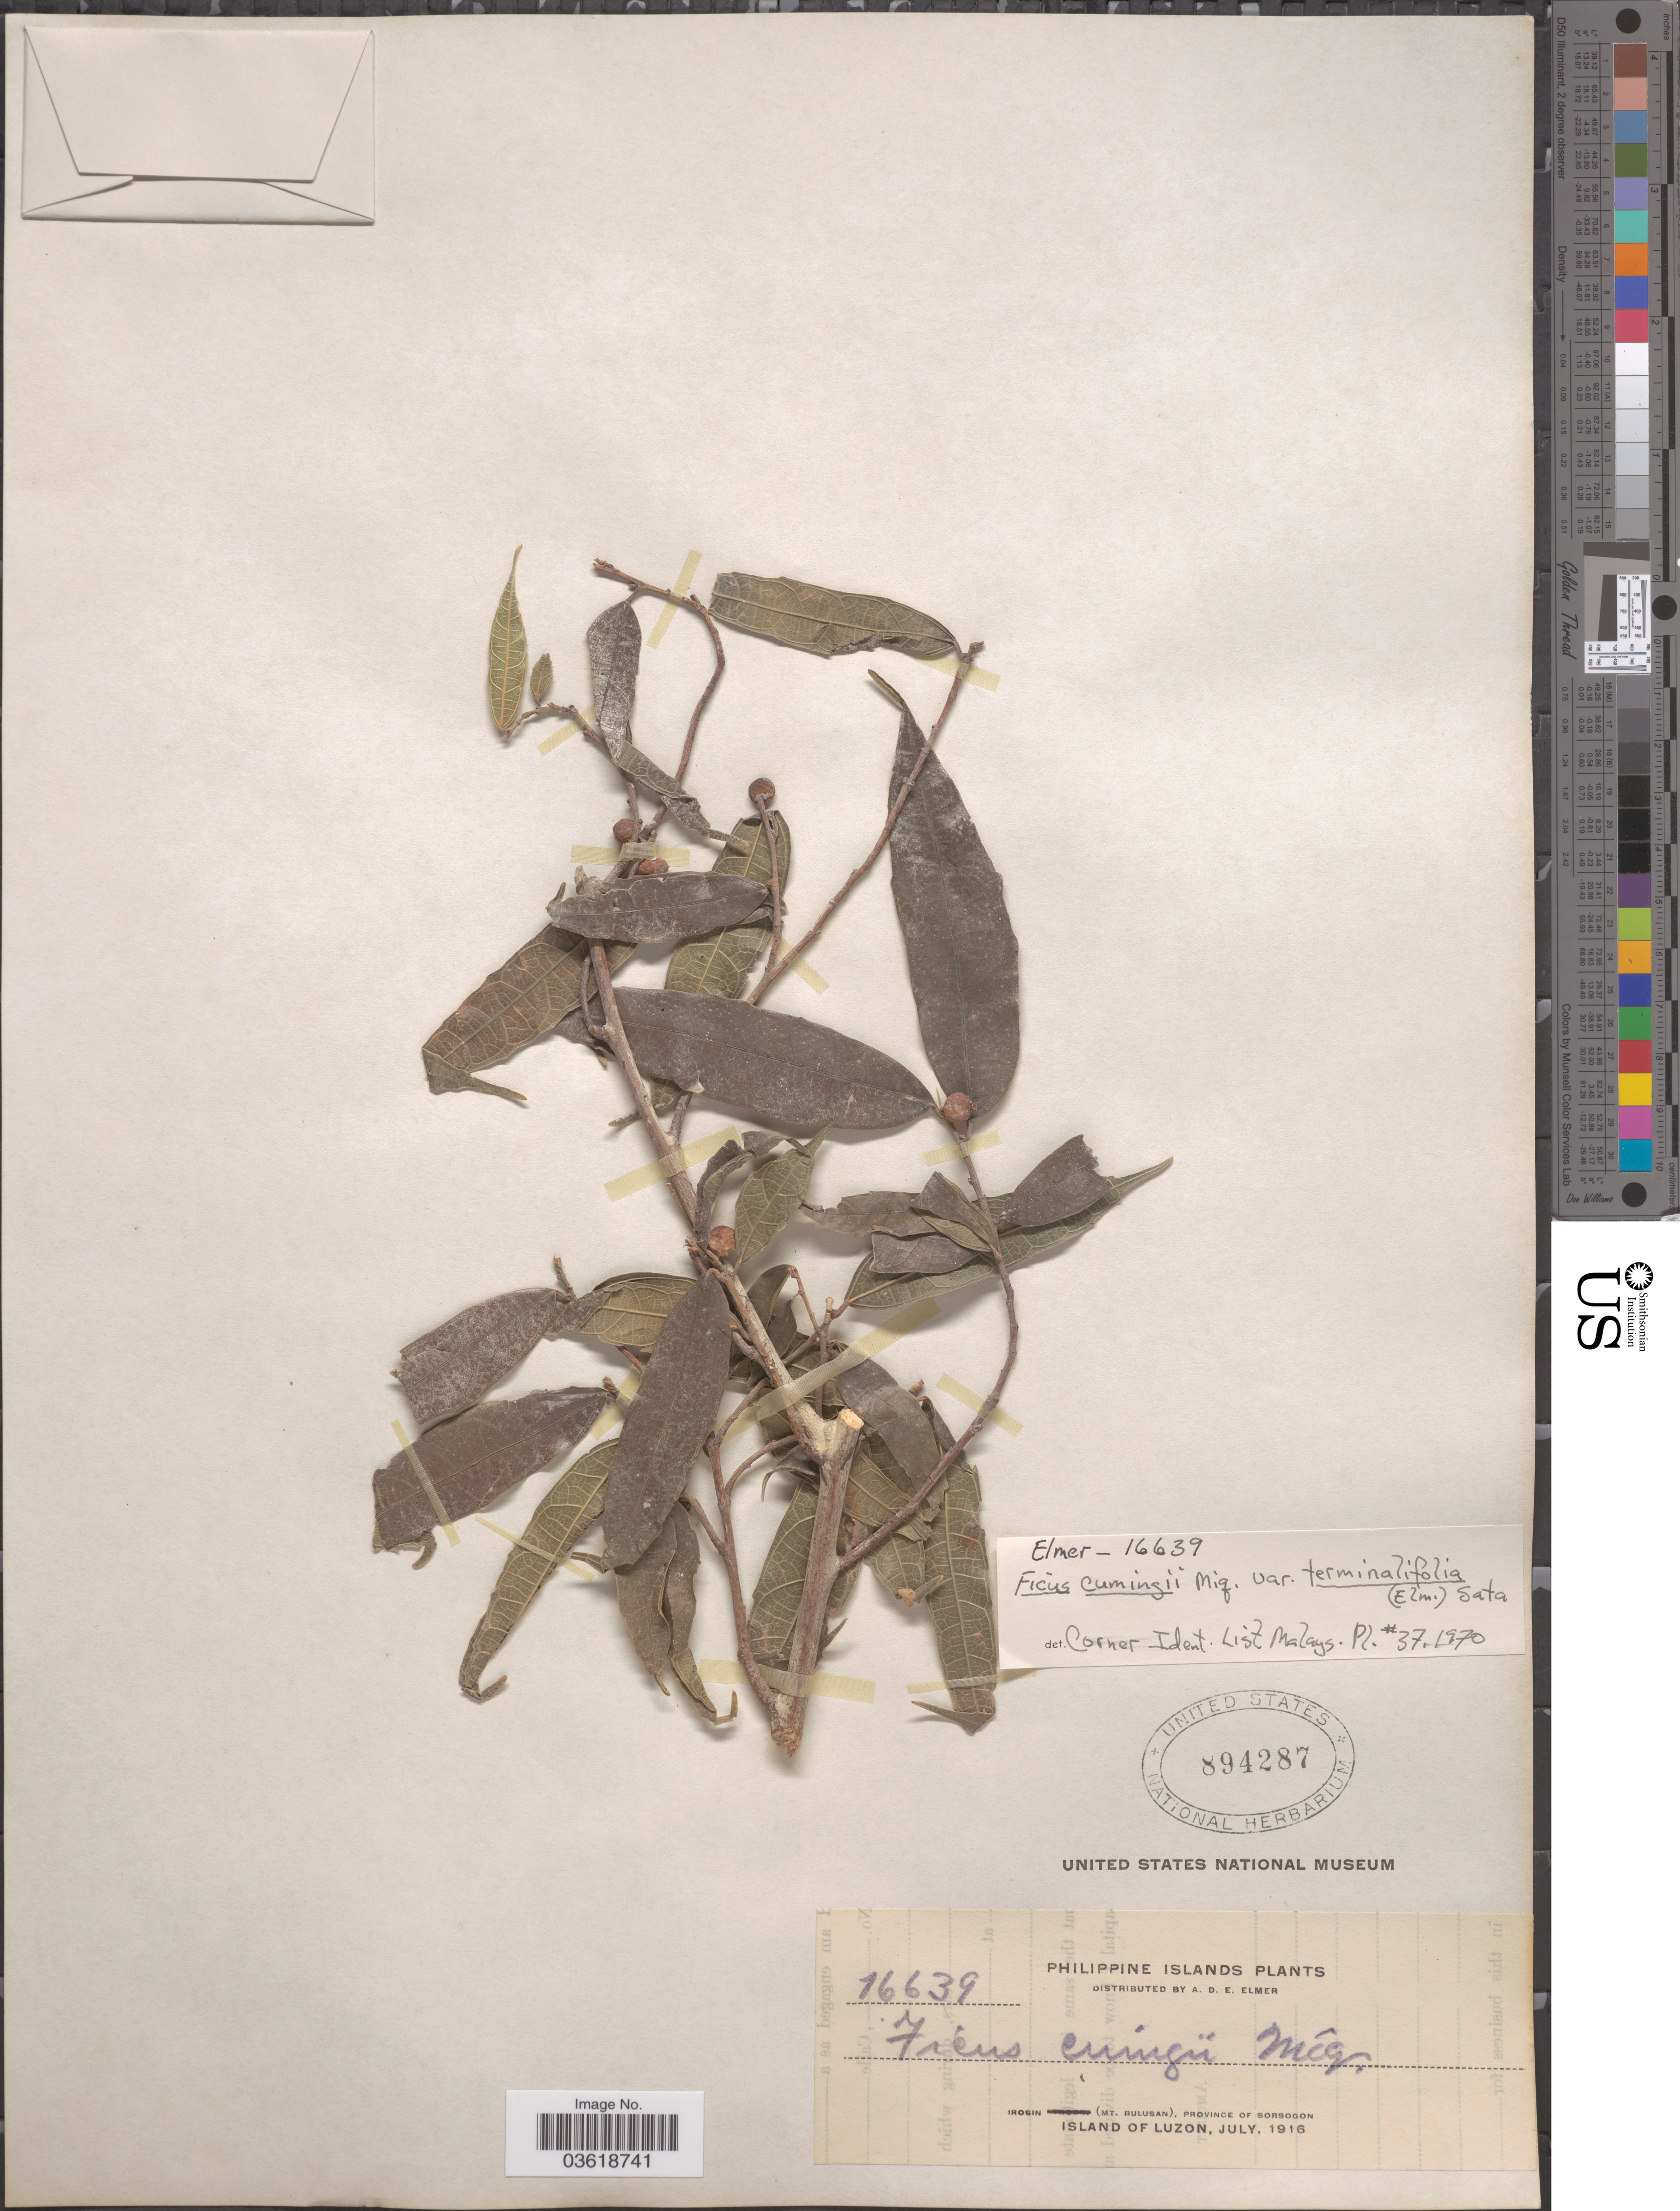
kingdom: Plantae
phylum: Tracheophyta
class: Magnoliopsida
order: Rosales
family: Moraceae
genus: Ficus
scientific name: Ficus terminalifolia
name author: Elmer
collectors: A. D. E. Elmer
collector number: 16639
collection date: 1916-07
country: Philippines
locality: Philippine Islands. Irosin (Mt. Bulusan), Province of Sorsogon. Island of Luzon.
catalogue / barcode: US 894287